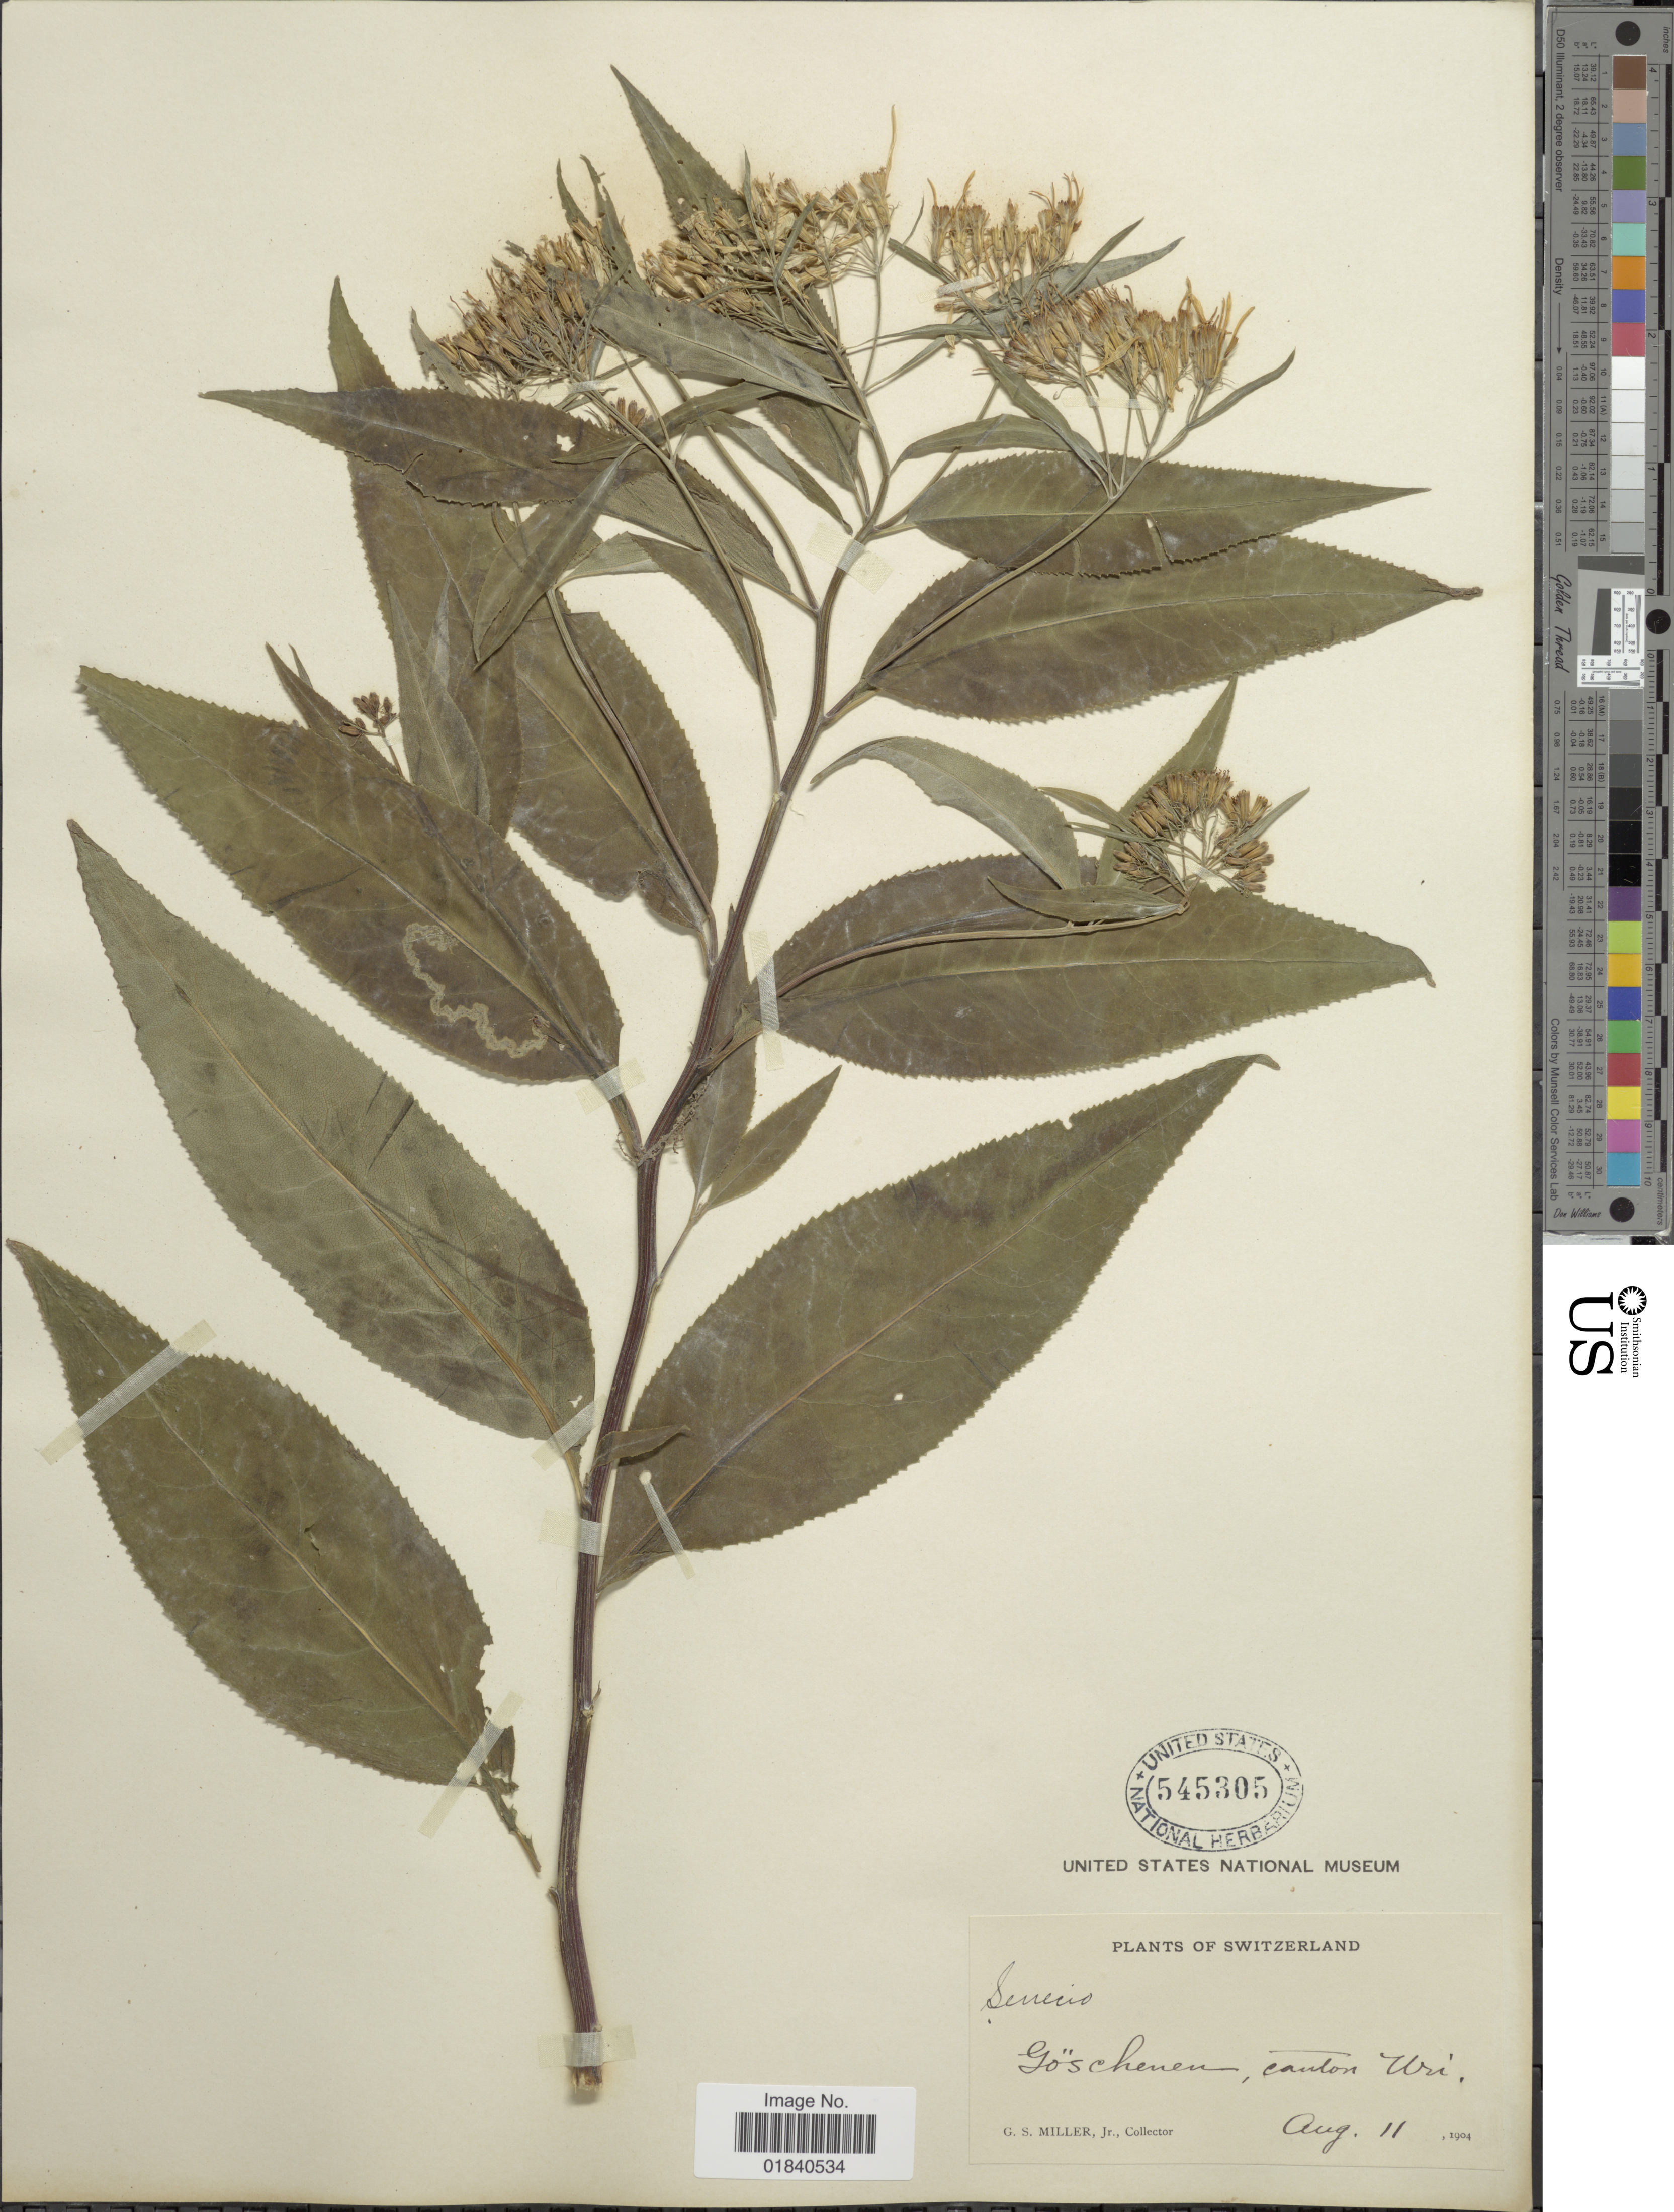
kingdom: Plantae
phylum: Tracheophyta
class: Magnoliopsida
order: Asterales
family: Asteraceae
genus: Senecio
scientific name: Senecio ovatus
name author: (G. Gaertn. et al.) Willd.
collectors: G. S. Miller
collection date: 1904-08-11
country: Switzerland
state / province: Uri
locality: Go schenen, canton Uri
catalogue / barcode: US 545305